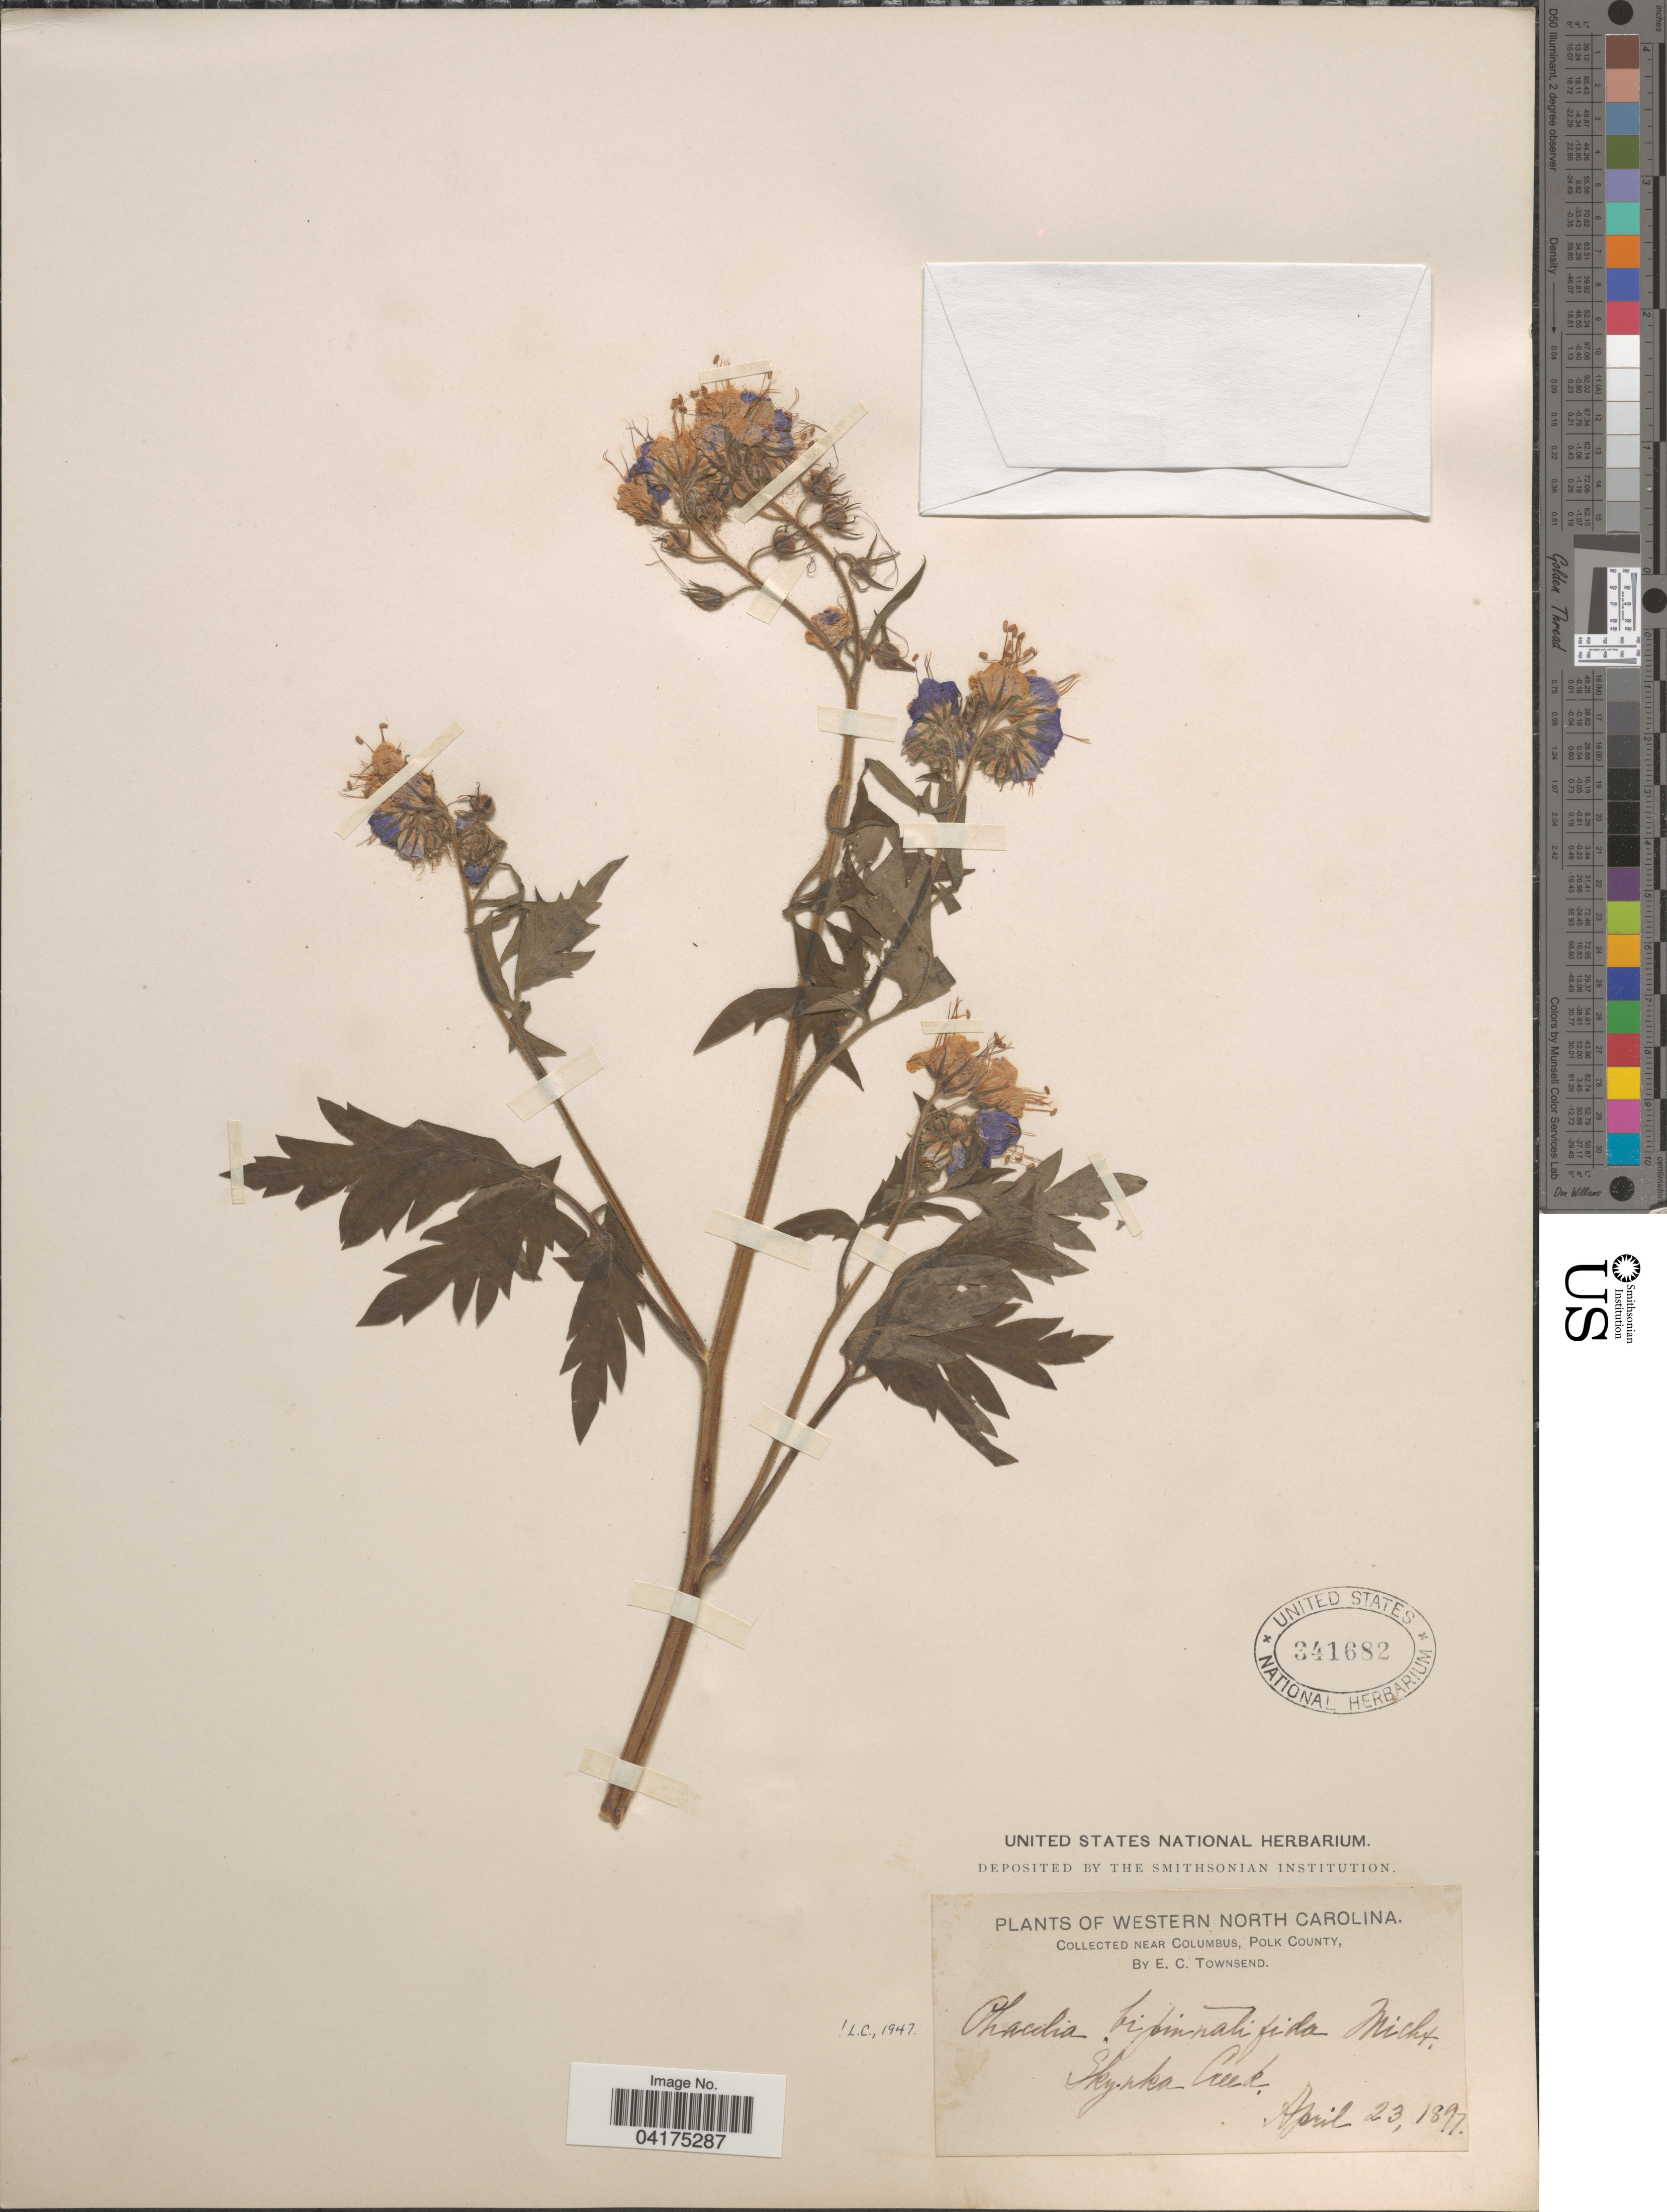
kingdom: Plantae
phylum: Tracheophyta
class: Magnoliopsida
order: Boraginales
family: Hydrophyllaceae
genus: Phacelia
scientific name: Phacelia bipinnatifida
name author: (Atwood) Michx.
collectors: E. C. Townsend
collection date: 1897-04-23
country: United States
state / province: North Carolina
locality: Western North Carolina. Near Columbus, Polk County. Skyuka Creek.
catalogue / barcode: US 341682